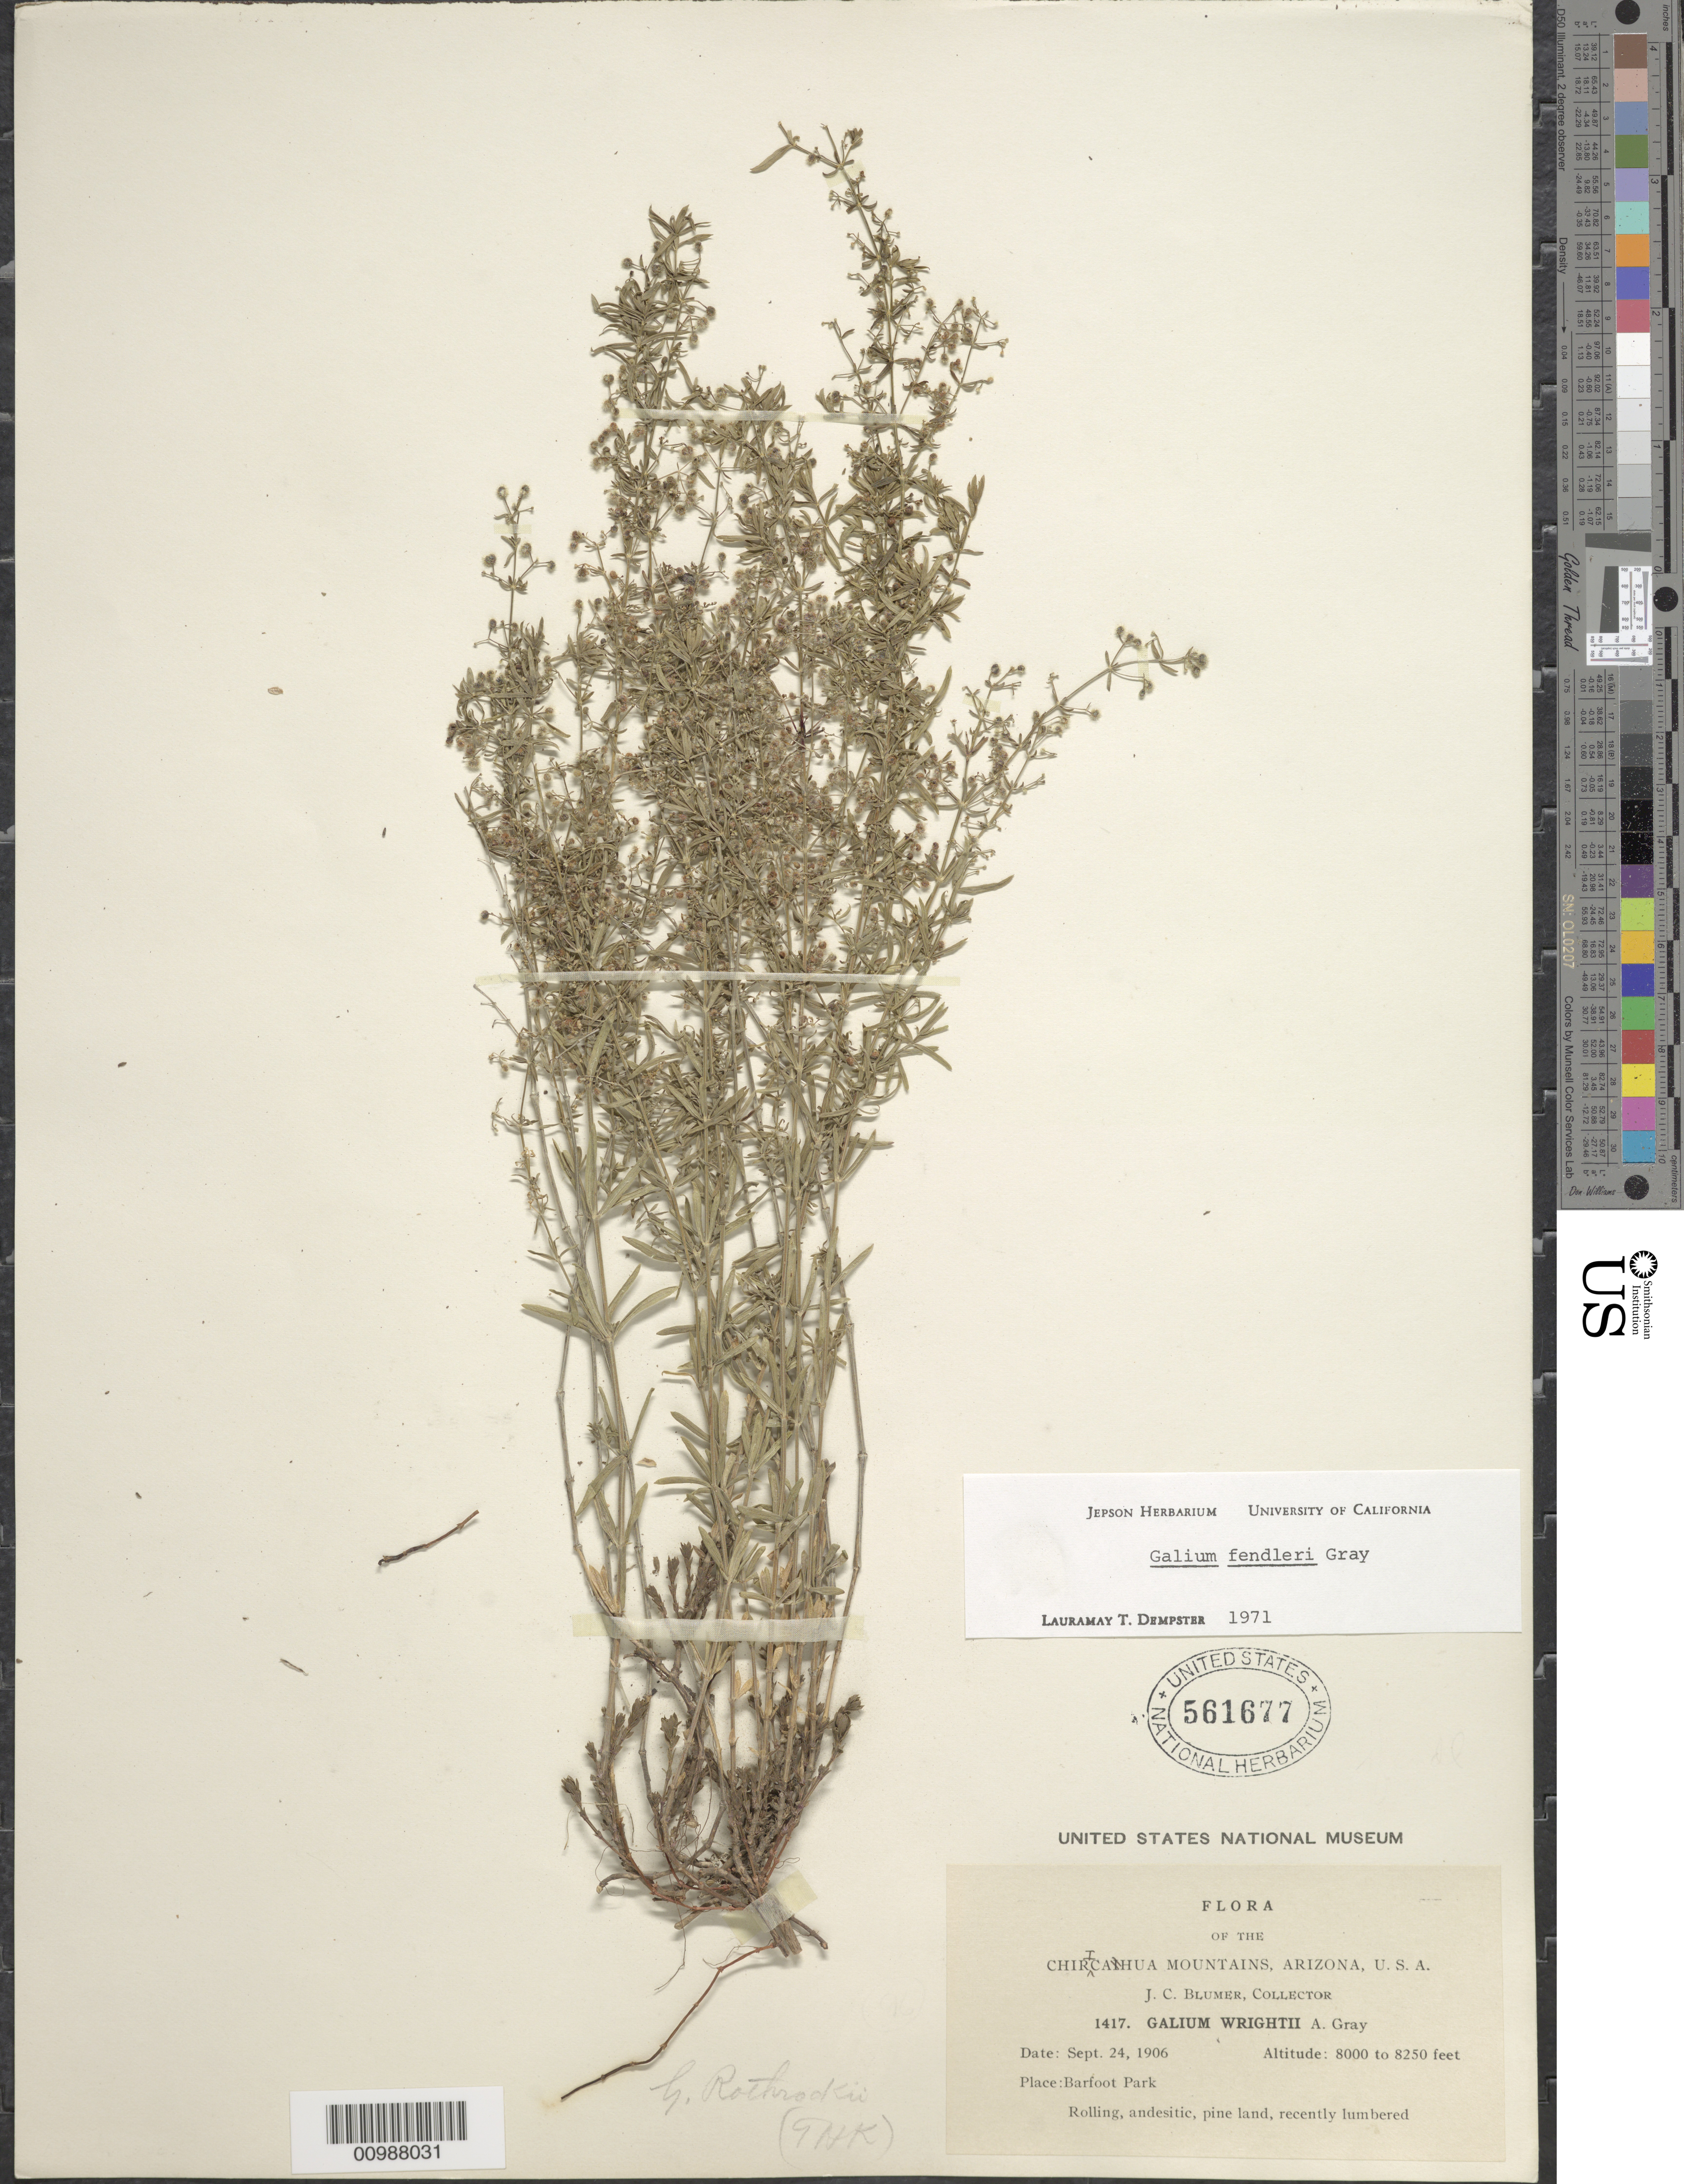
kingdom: Plantae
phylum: Tracheophyta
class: Magnoliopsida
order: Gentianales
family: Rubiaceae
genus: Galium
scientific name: Galium fendleri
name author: A. Gray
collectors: J. C. Blumer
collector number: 1417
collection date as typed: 24 Sep 1906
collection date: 1906-09-24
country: United States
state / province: Arizona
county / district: Cochise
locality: Chiricahua Mountains, Parfoot Park. Rolling, andestic, pine land, recently lumbered.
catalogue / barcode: US 561677